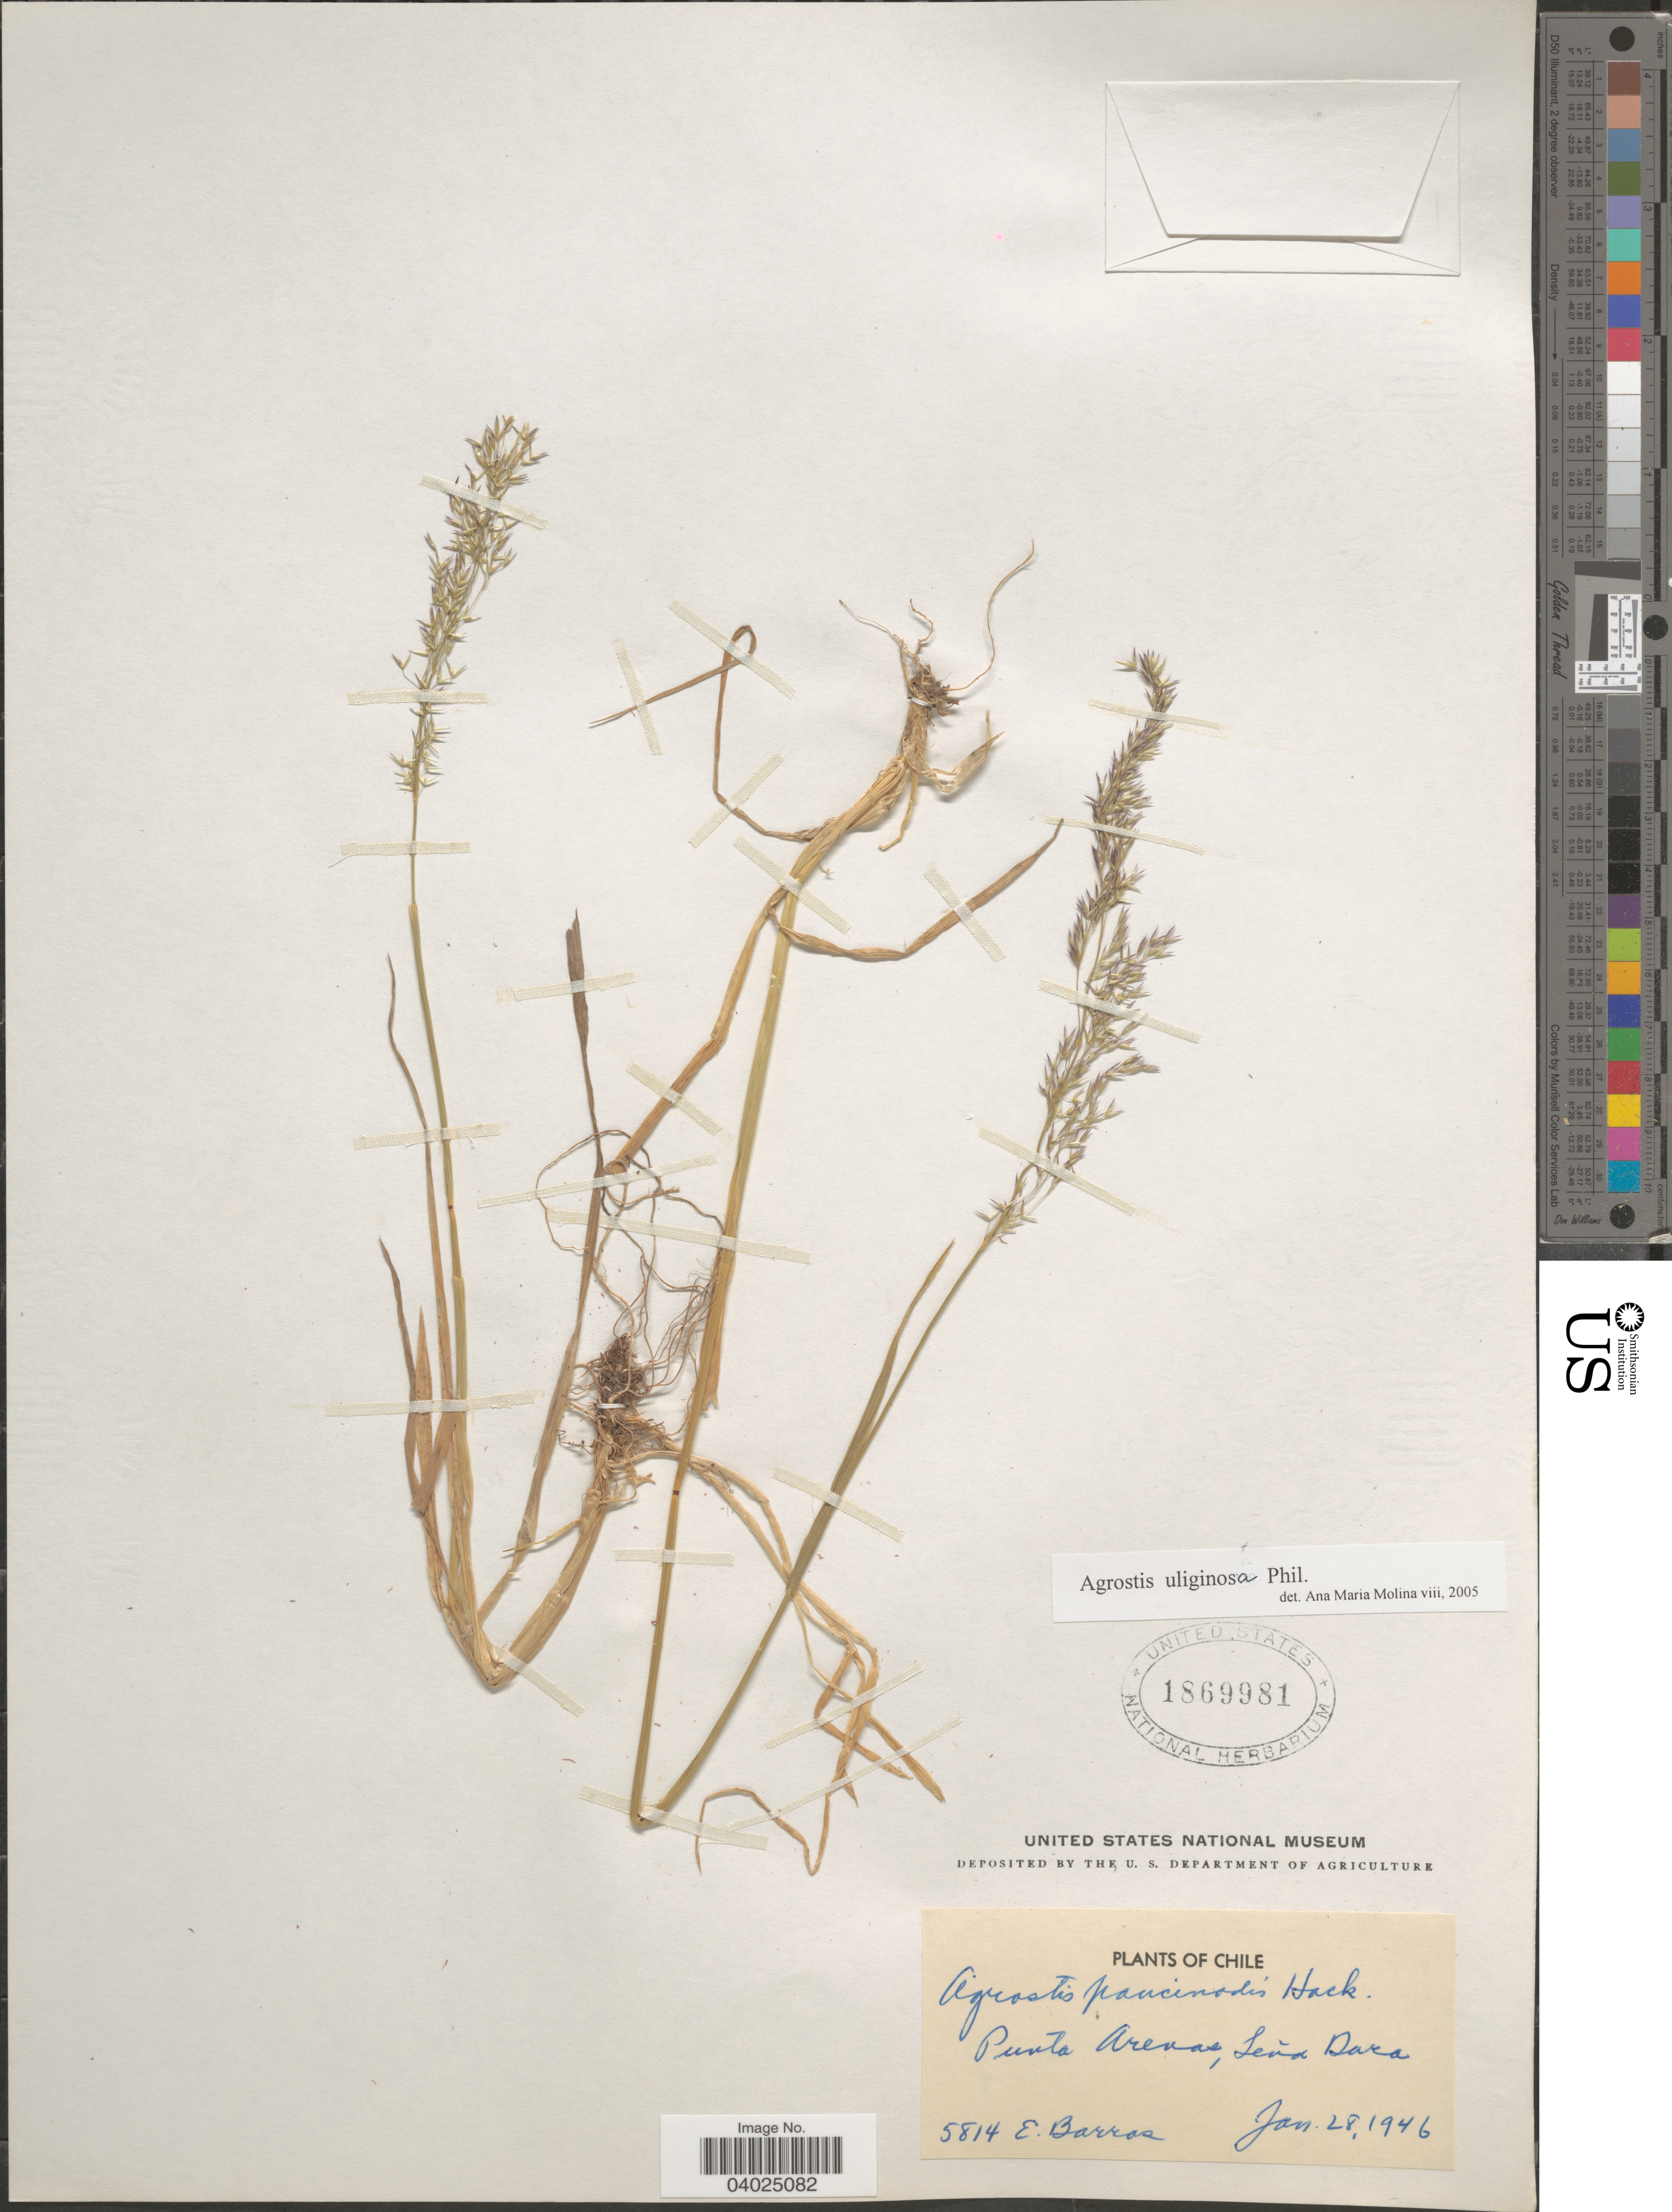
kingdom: Plantae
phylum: Tracheophyta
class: Liliopsida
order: Poales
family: Poaceae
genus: Agrostis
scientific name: Agrostis uliginosa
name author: Phil.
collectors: E. Barros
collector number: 5814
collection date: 1946-01-28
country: Chile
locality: Punta Arenas, Leña Dura.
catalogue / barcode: US 1869981